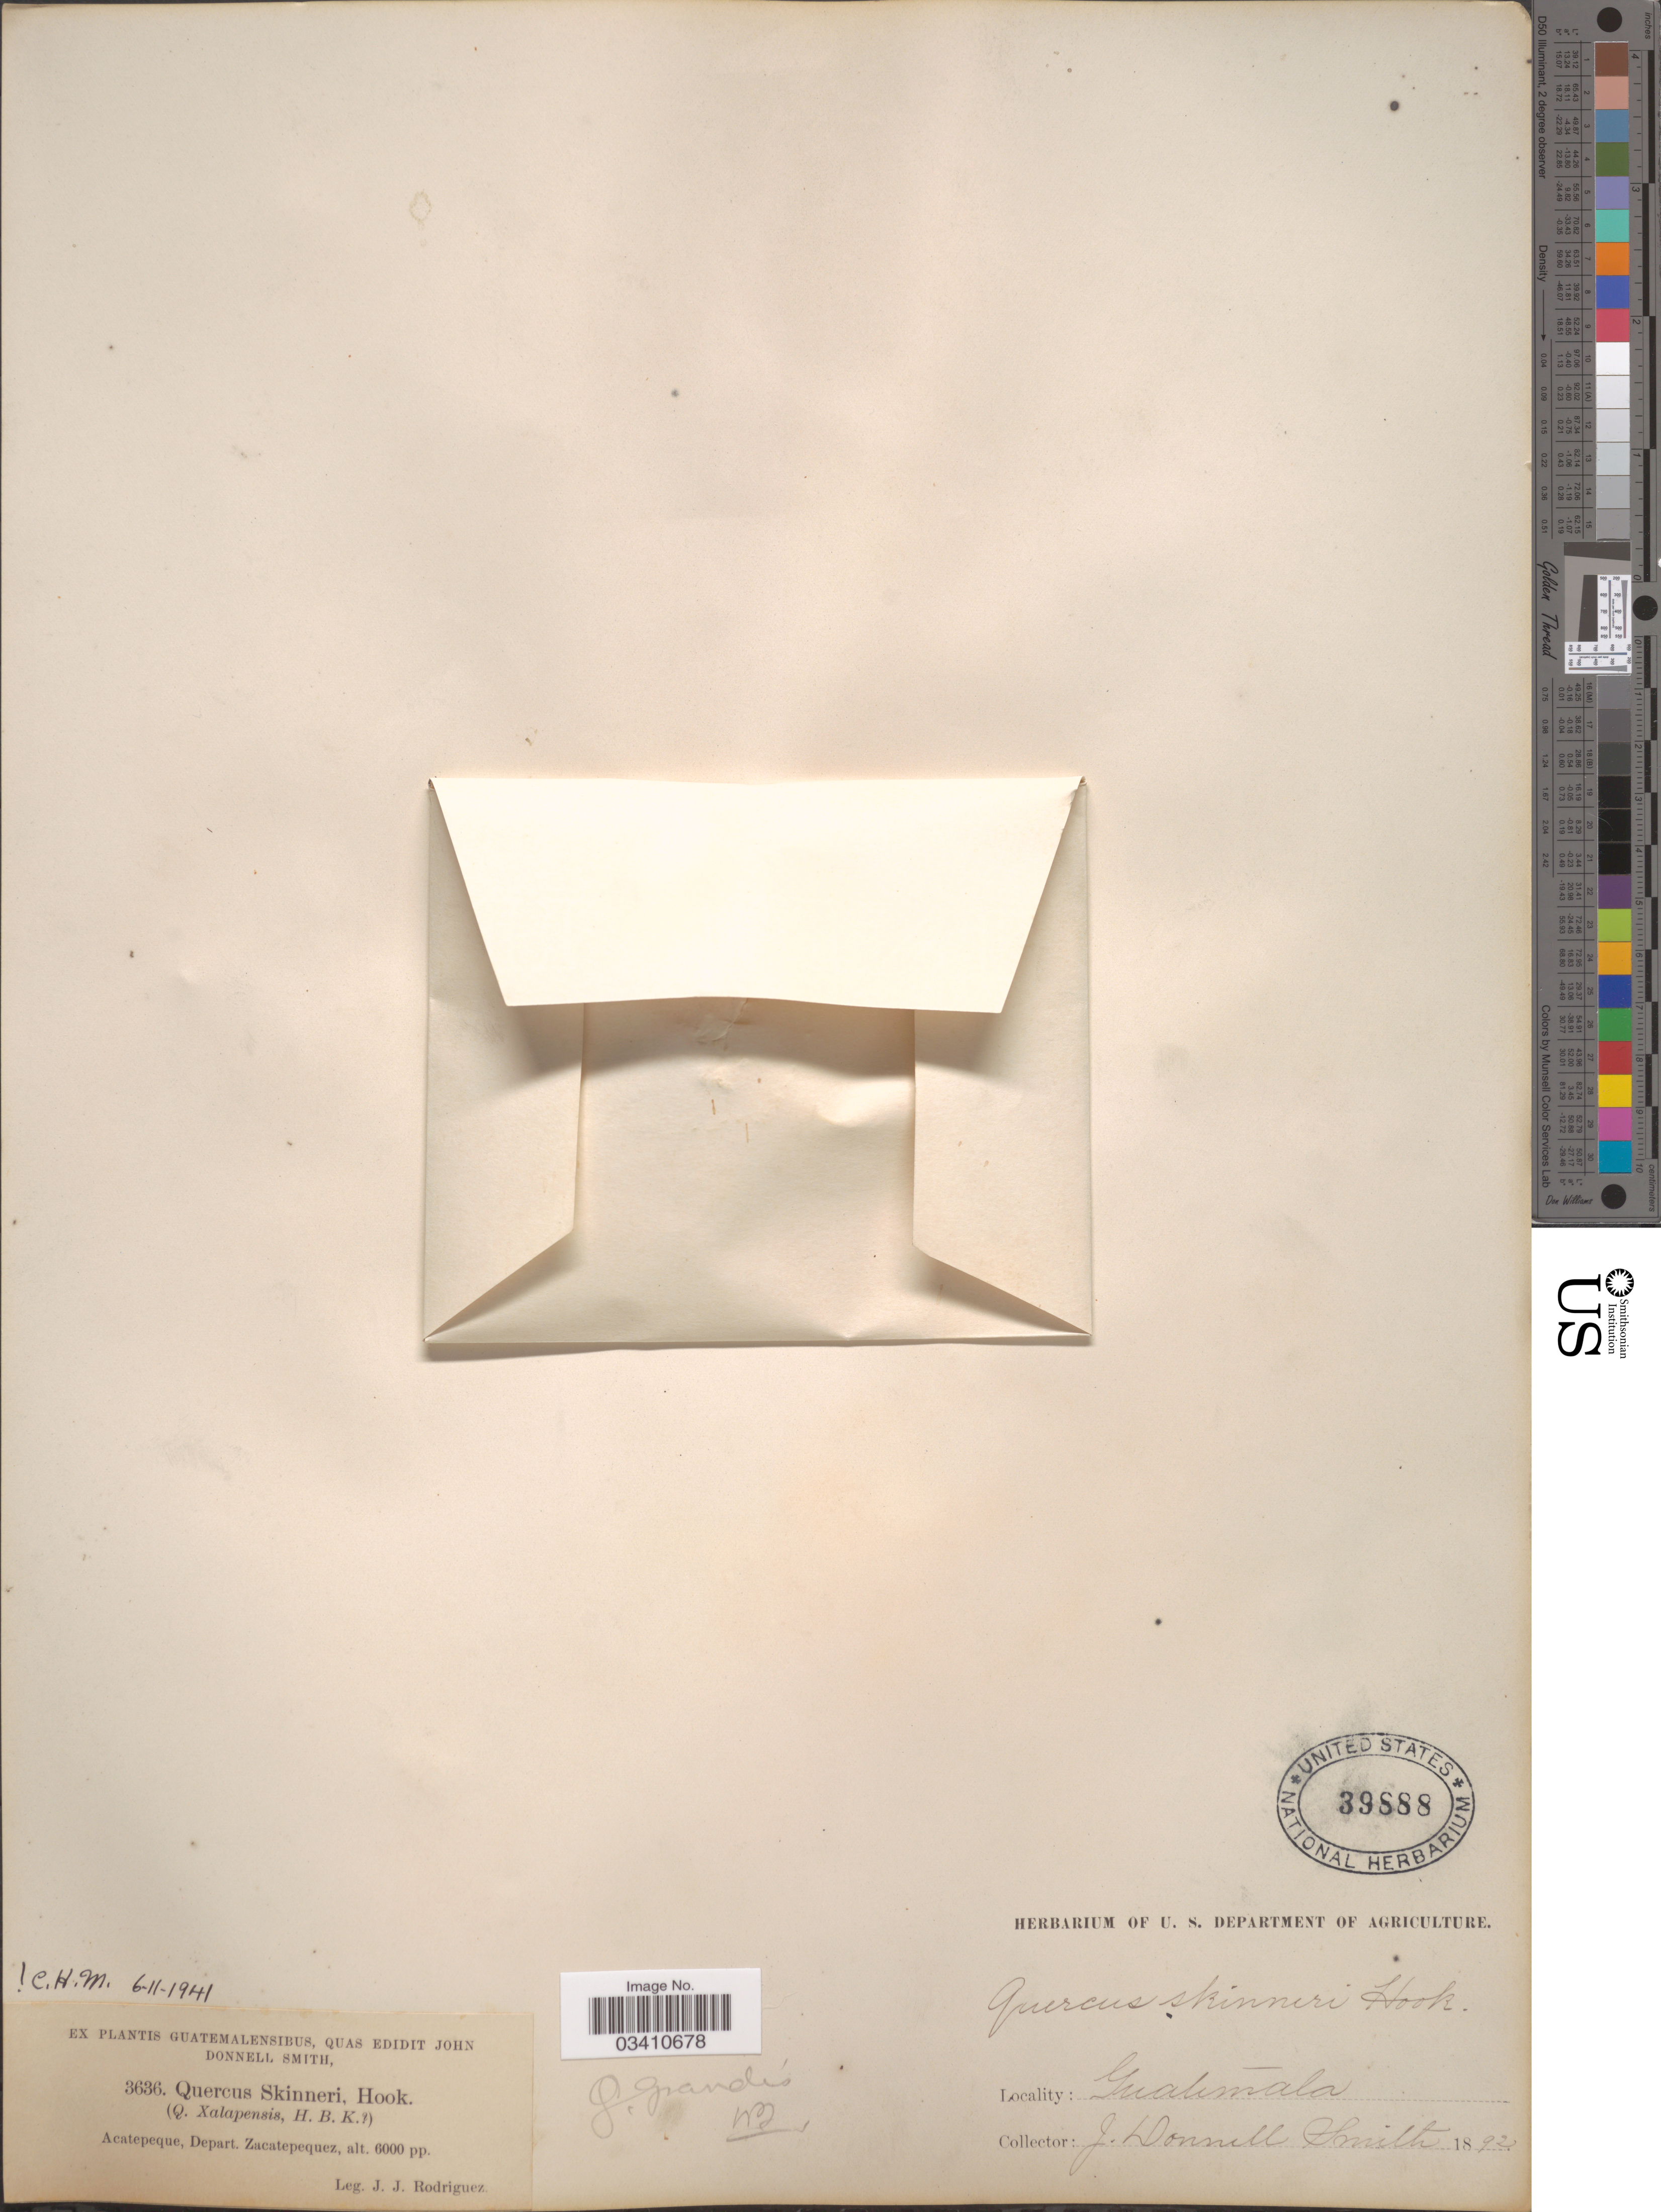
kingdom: Plantae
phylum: Tracheophyta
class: Magnoliopsida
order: Fagales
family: Fagaceae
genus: Quercus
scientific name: Quercus skinneri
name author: Benth.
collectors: J. Rodriguez & J. Donnell Smith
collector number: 3636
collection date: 1892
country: Guatemala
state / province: Sacatepéquez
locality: Acatepeque, Depart. Zacatepequez.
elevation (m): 1829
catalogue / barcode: US 39888